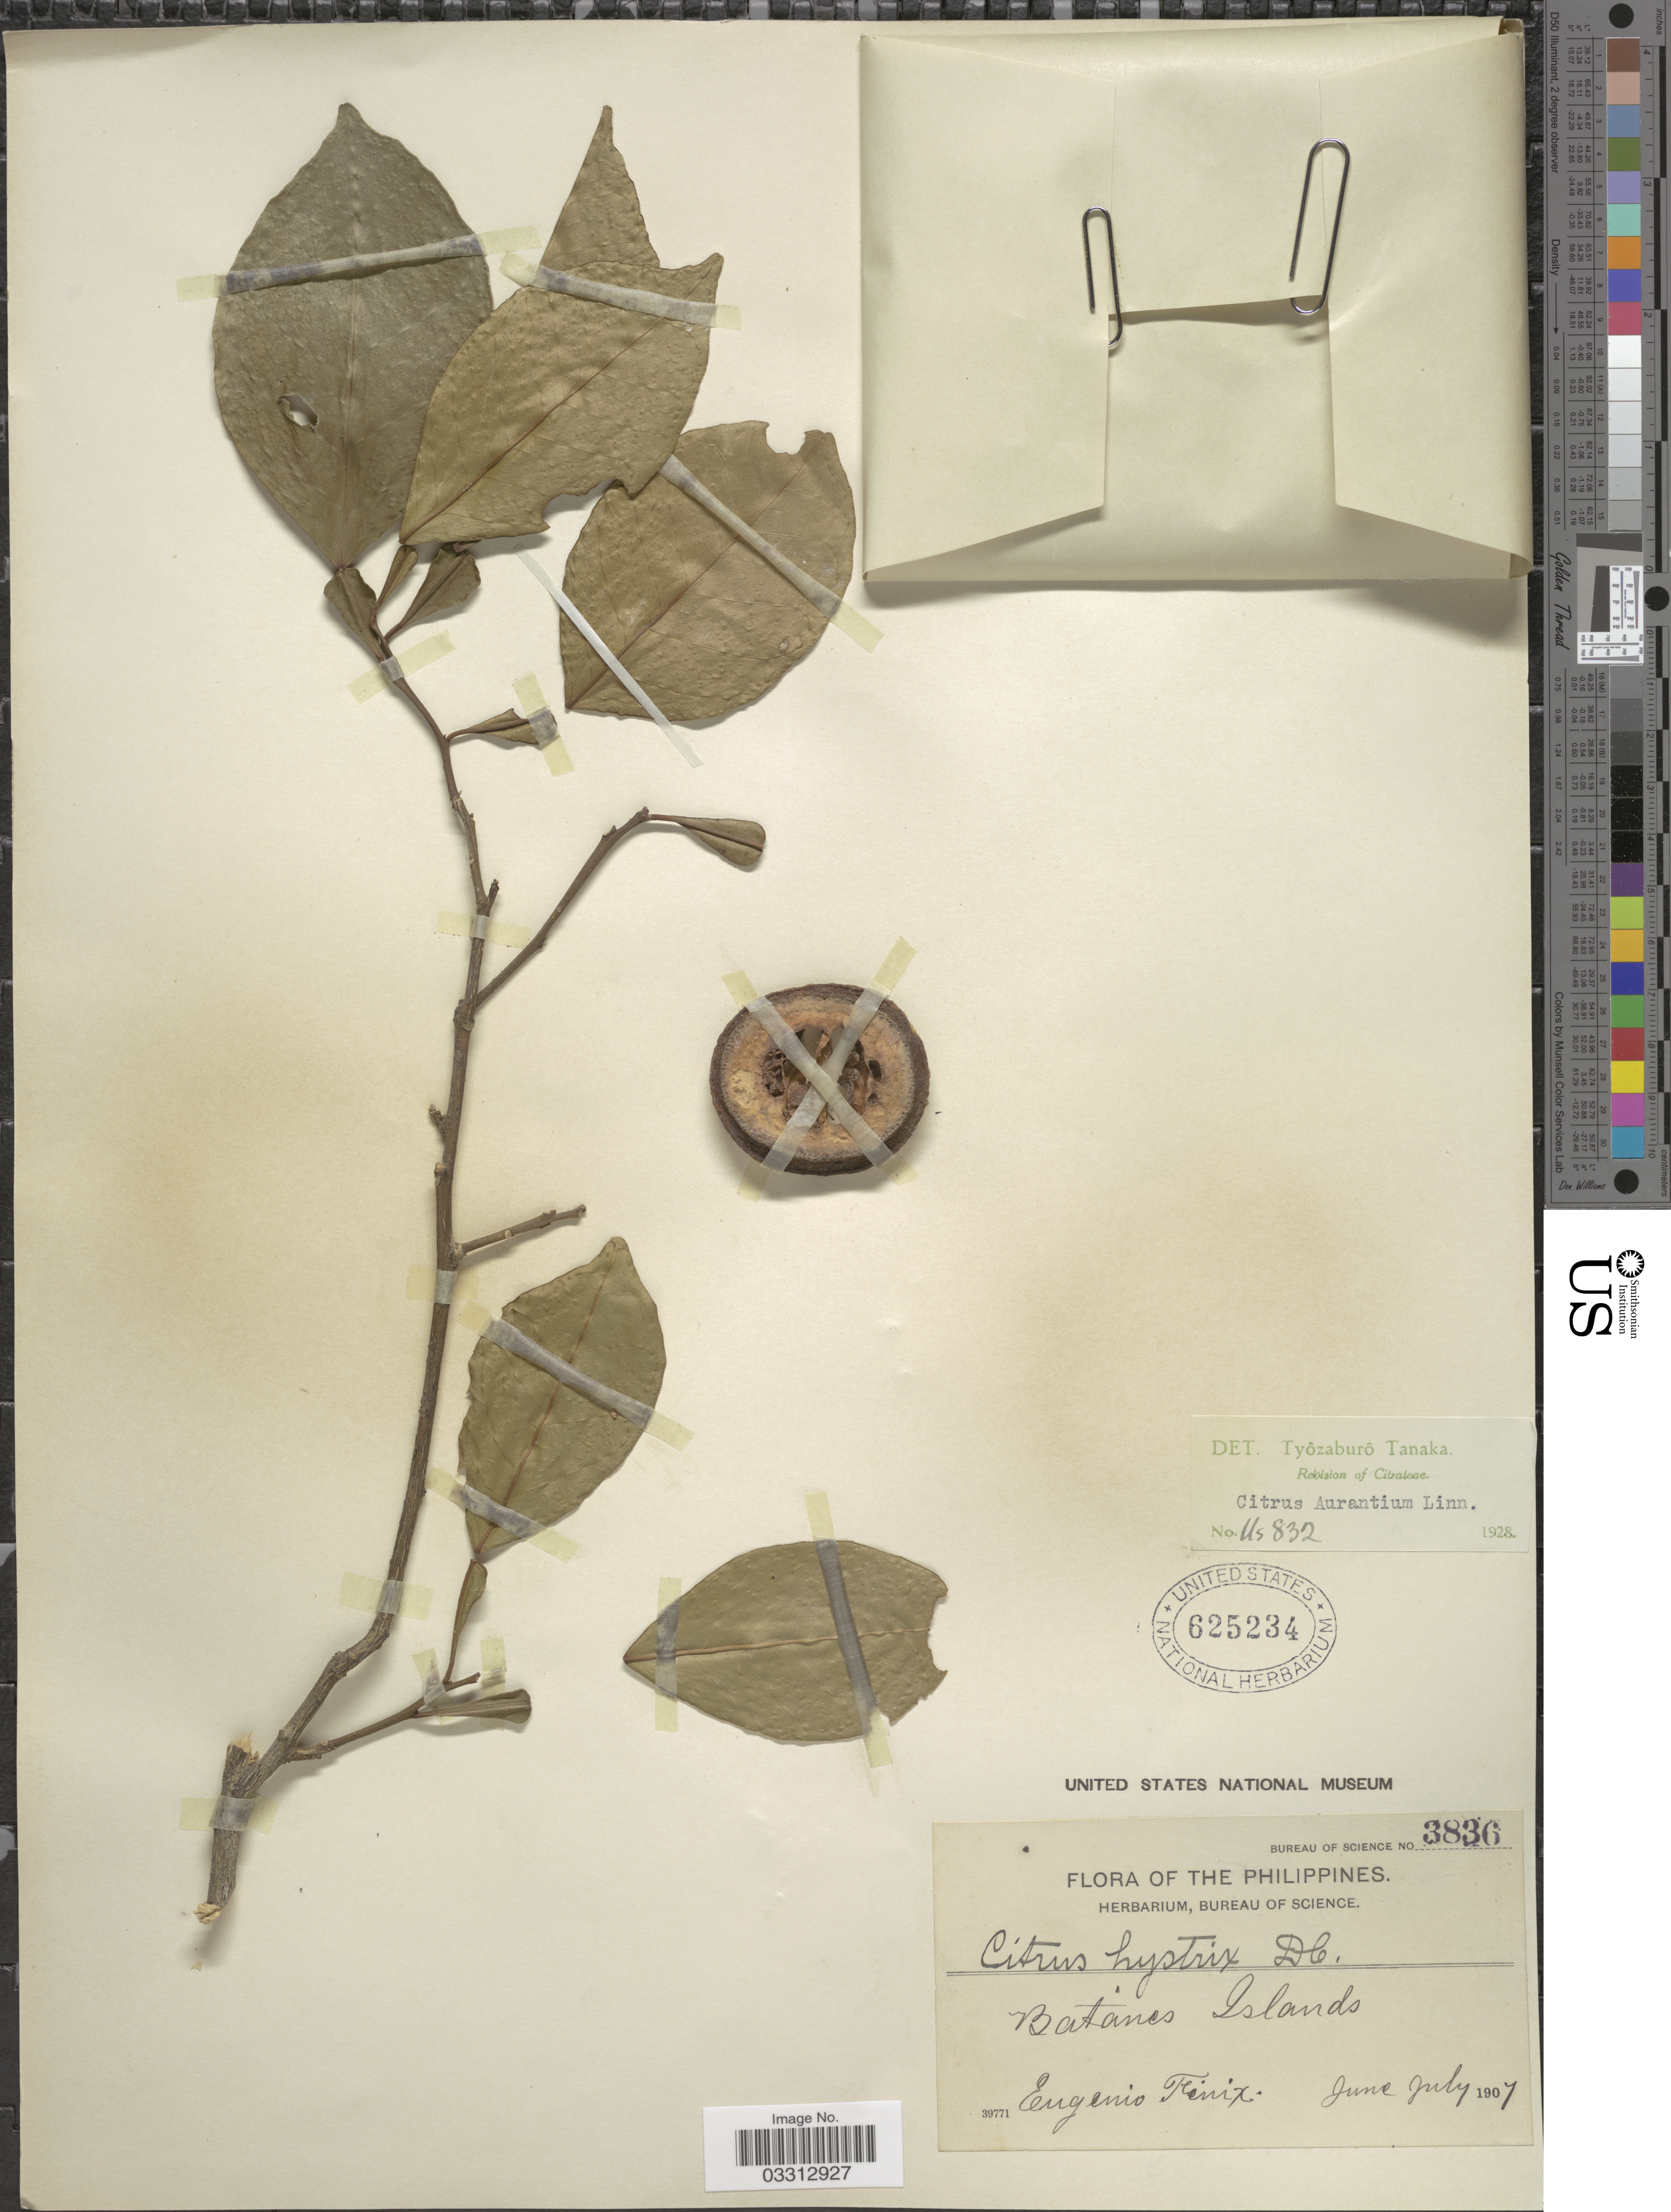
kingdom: Plantae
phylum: Tracheophyta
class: Magnoliopsida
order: Sapindales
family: Rutaceae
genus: Citrus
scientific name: Citrus x aurantium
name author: L.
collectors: E. Fénix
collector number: Bureau of Science 3836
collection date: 1907-06/1907-07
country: Philippines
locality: Batanes Islands.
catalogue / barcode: US 625234